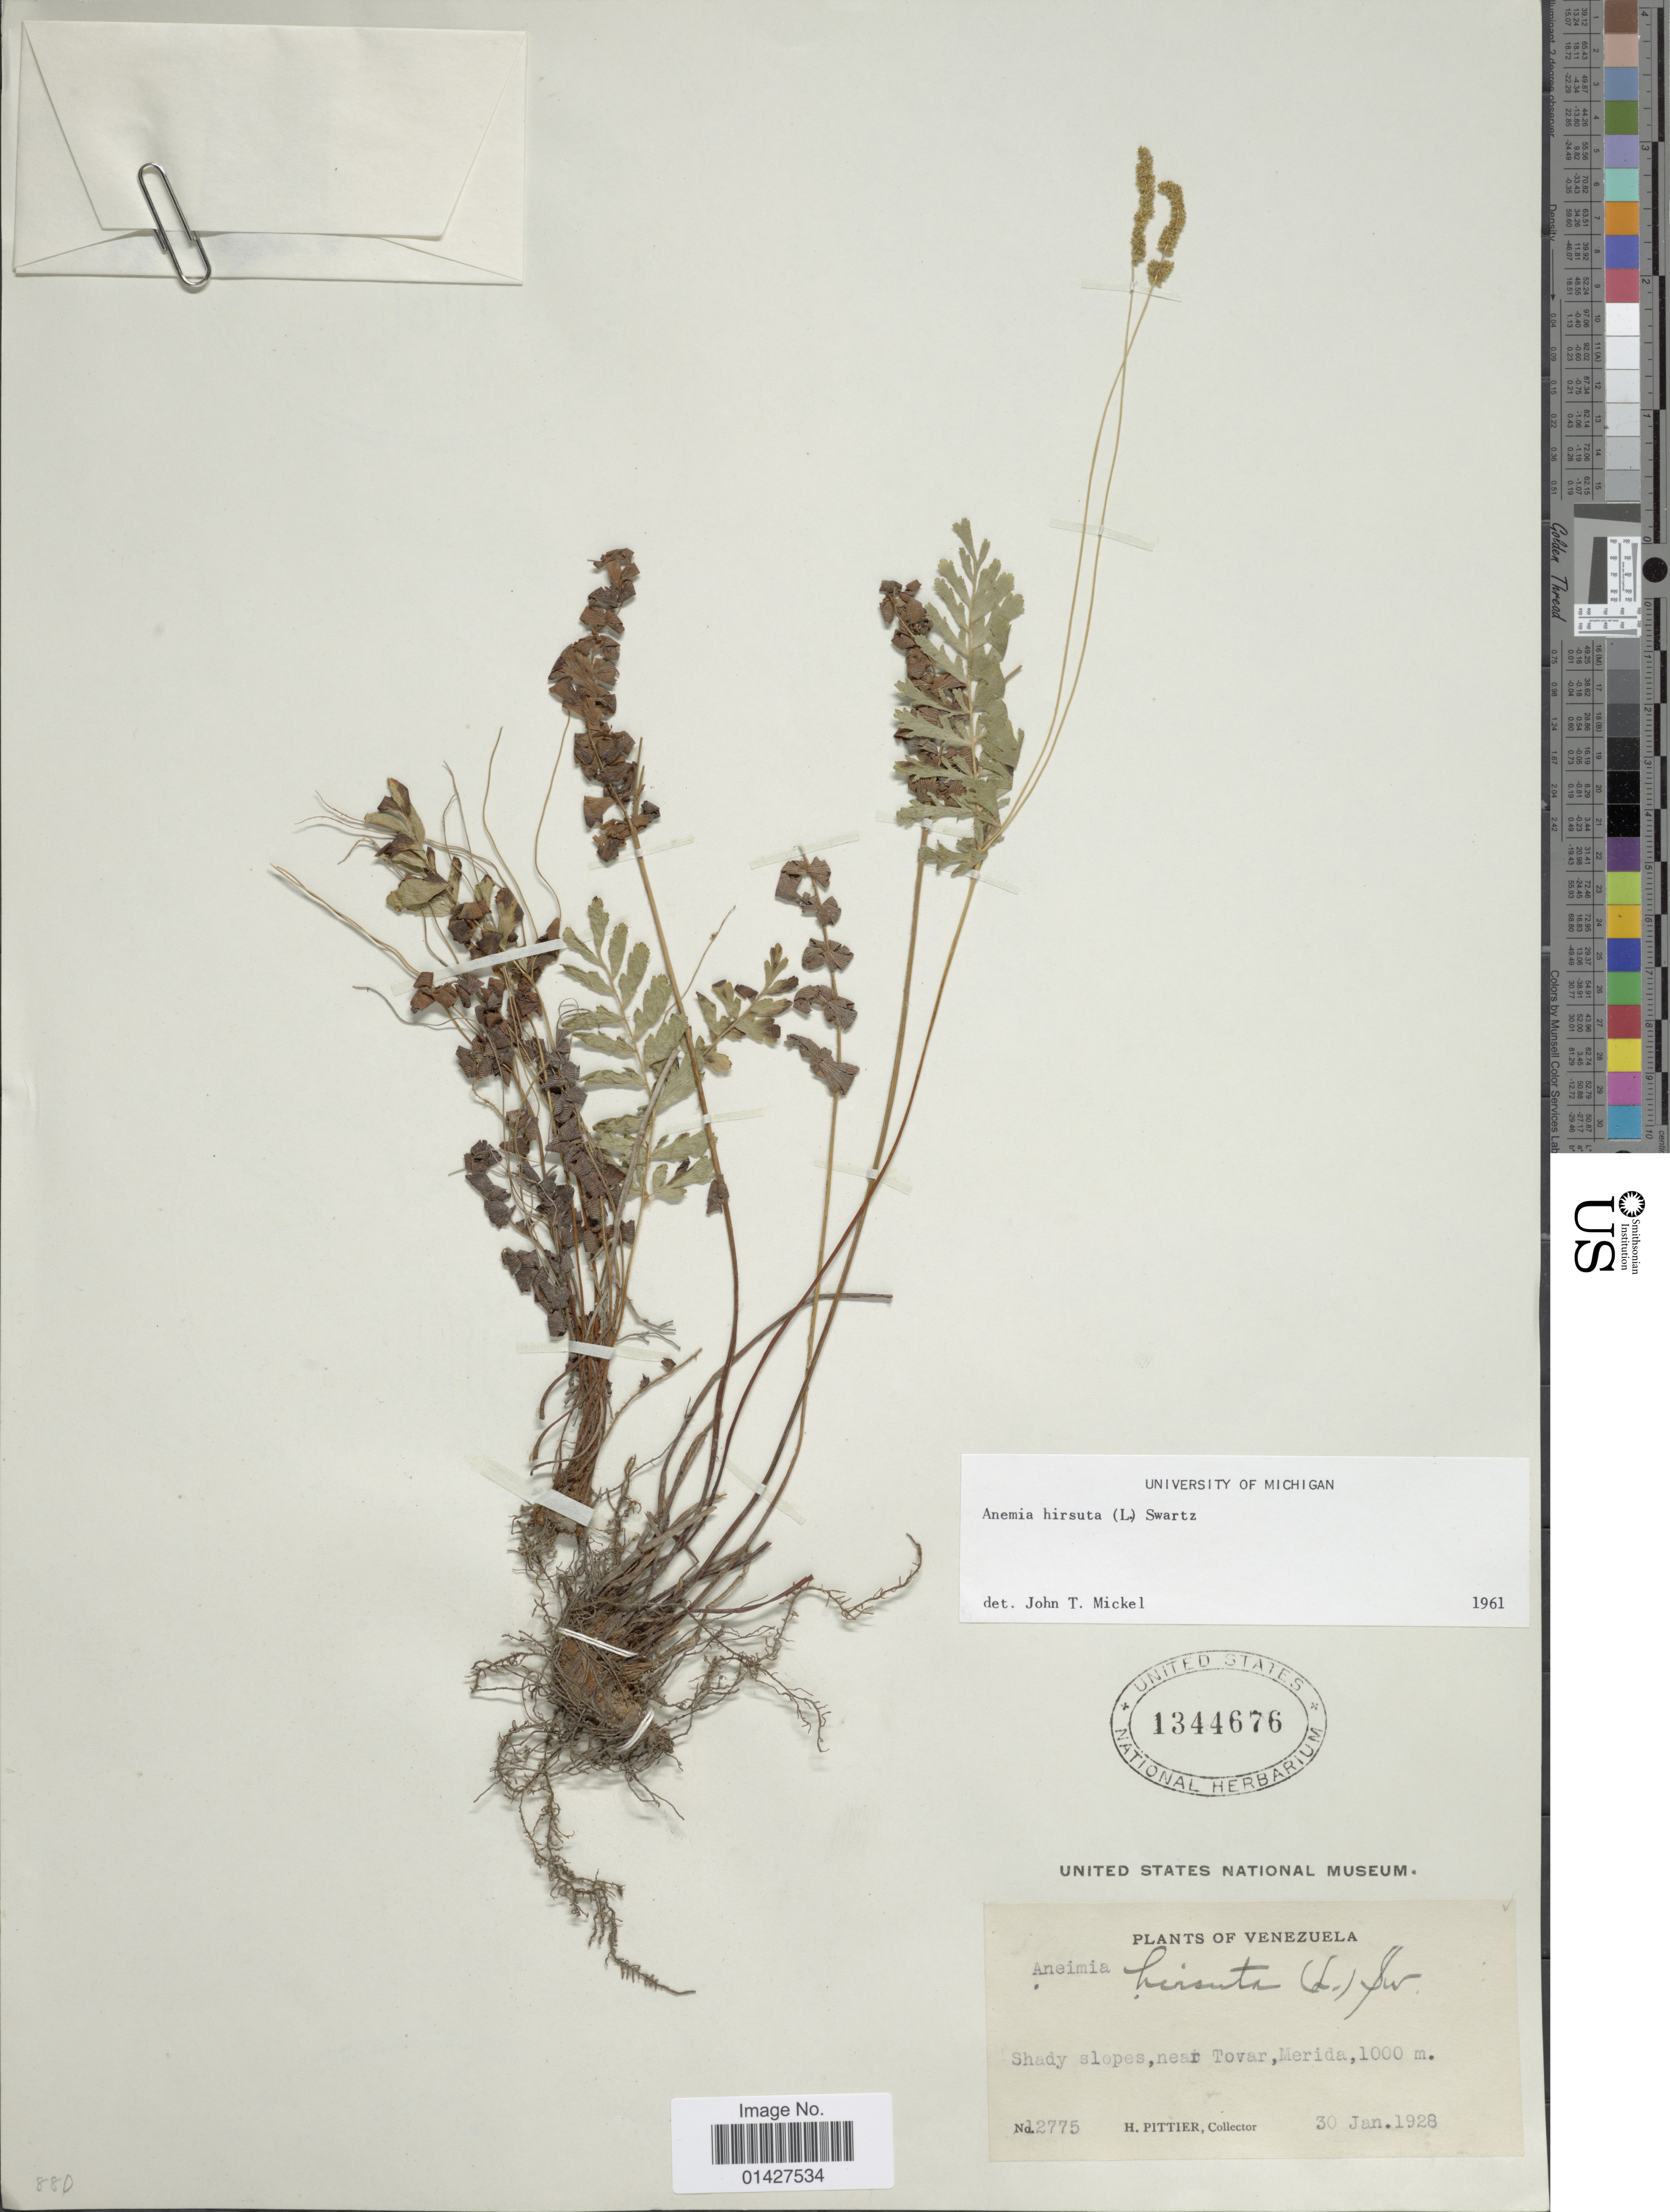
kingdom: Plantae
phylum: Tracheophyta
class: Polypodiopsida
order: Schizaeales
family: Anemiaceae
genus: Anemia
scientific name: Anemia hirsuta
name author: (L.) Sw.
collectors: H. F. Pittier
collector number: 12775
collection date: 1928-01-30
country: Venezuela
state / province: Mérida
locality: Shady slopes, near Tovar, Merida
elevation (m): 1000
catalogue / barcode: US 1344676